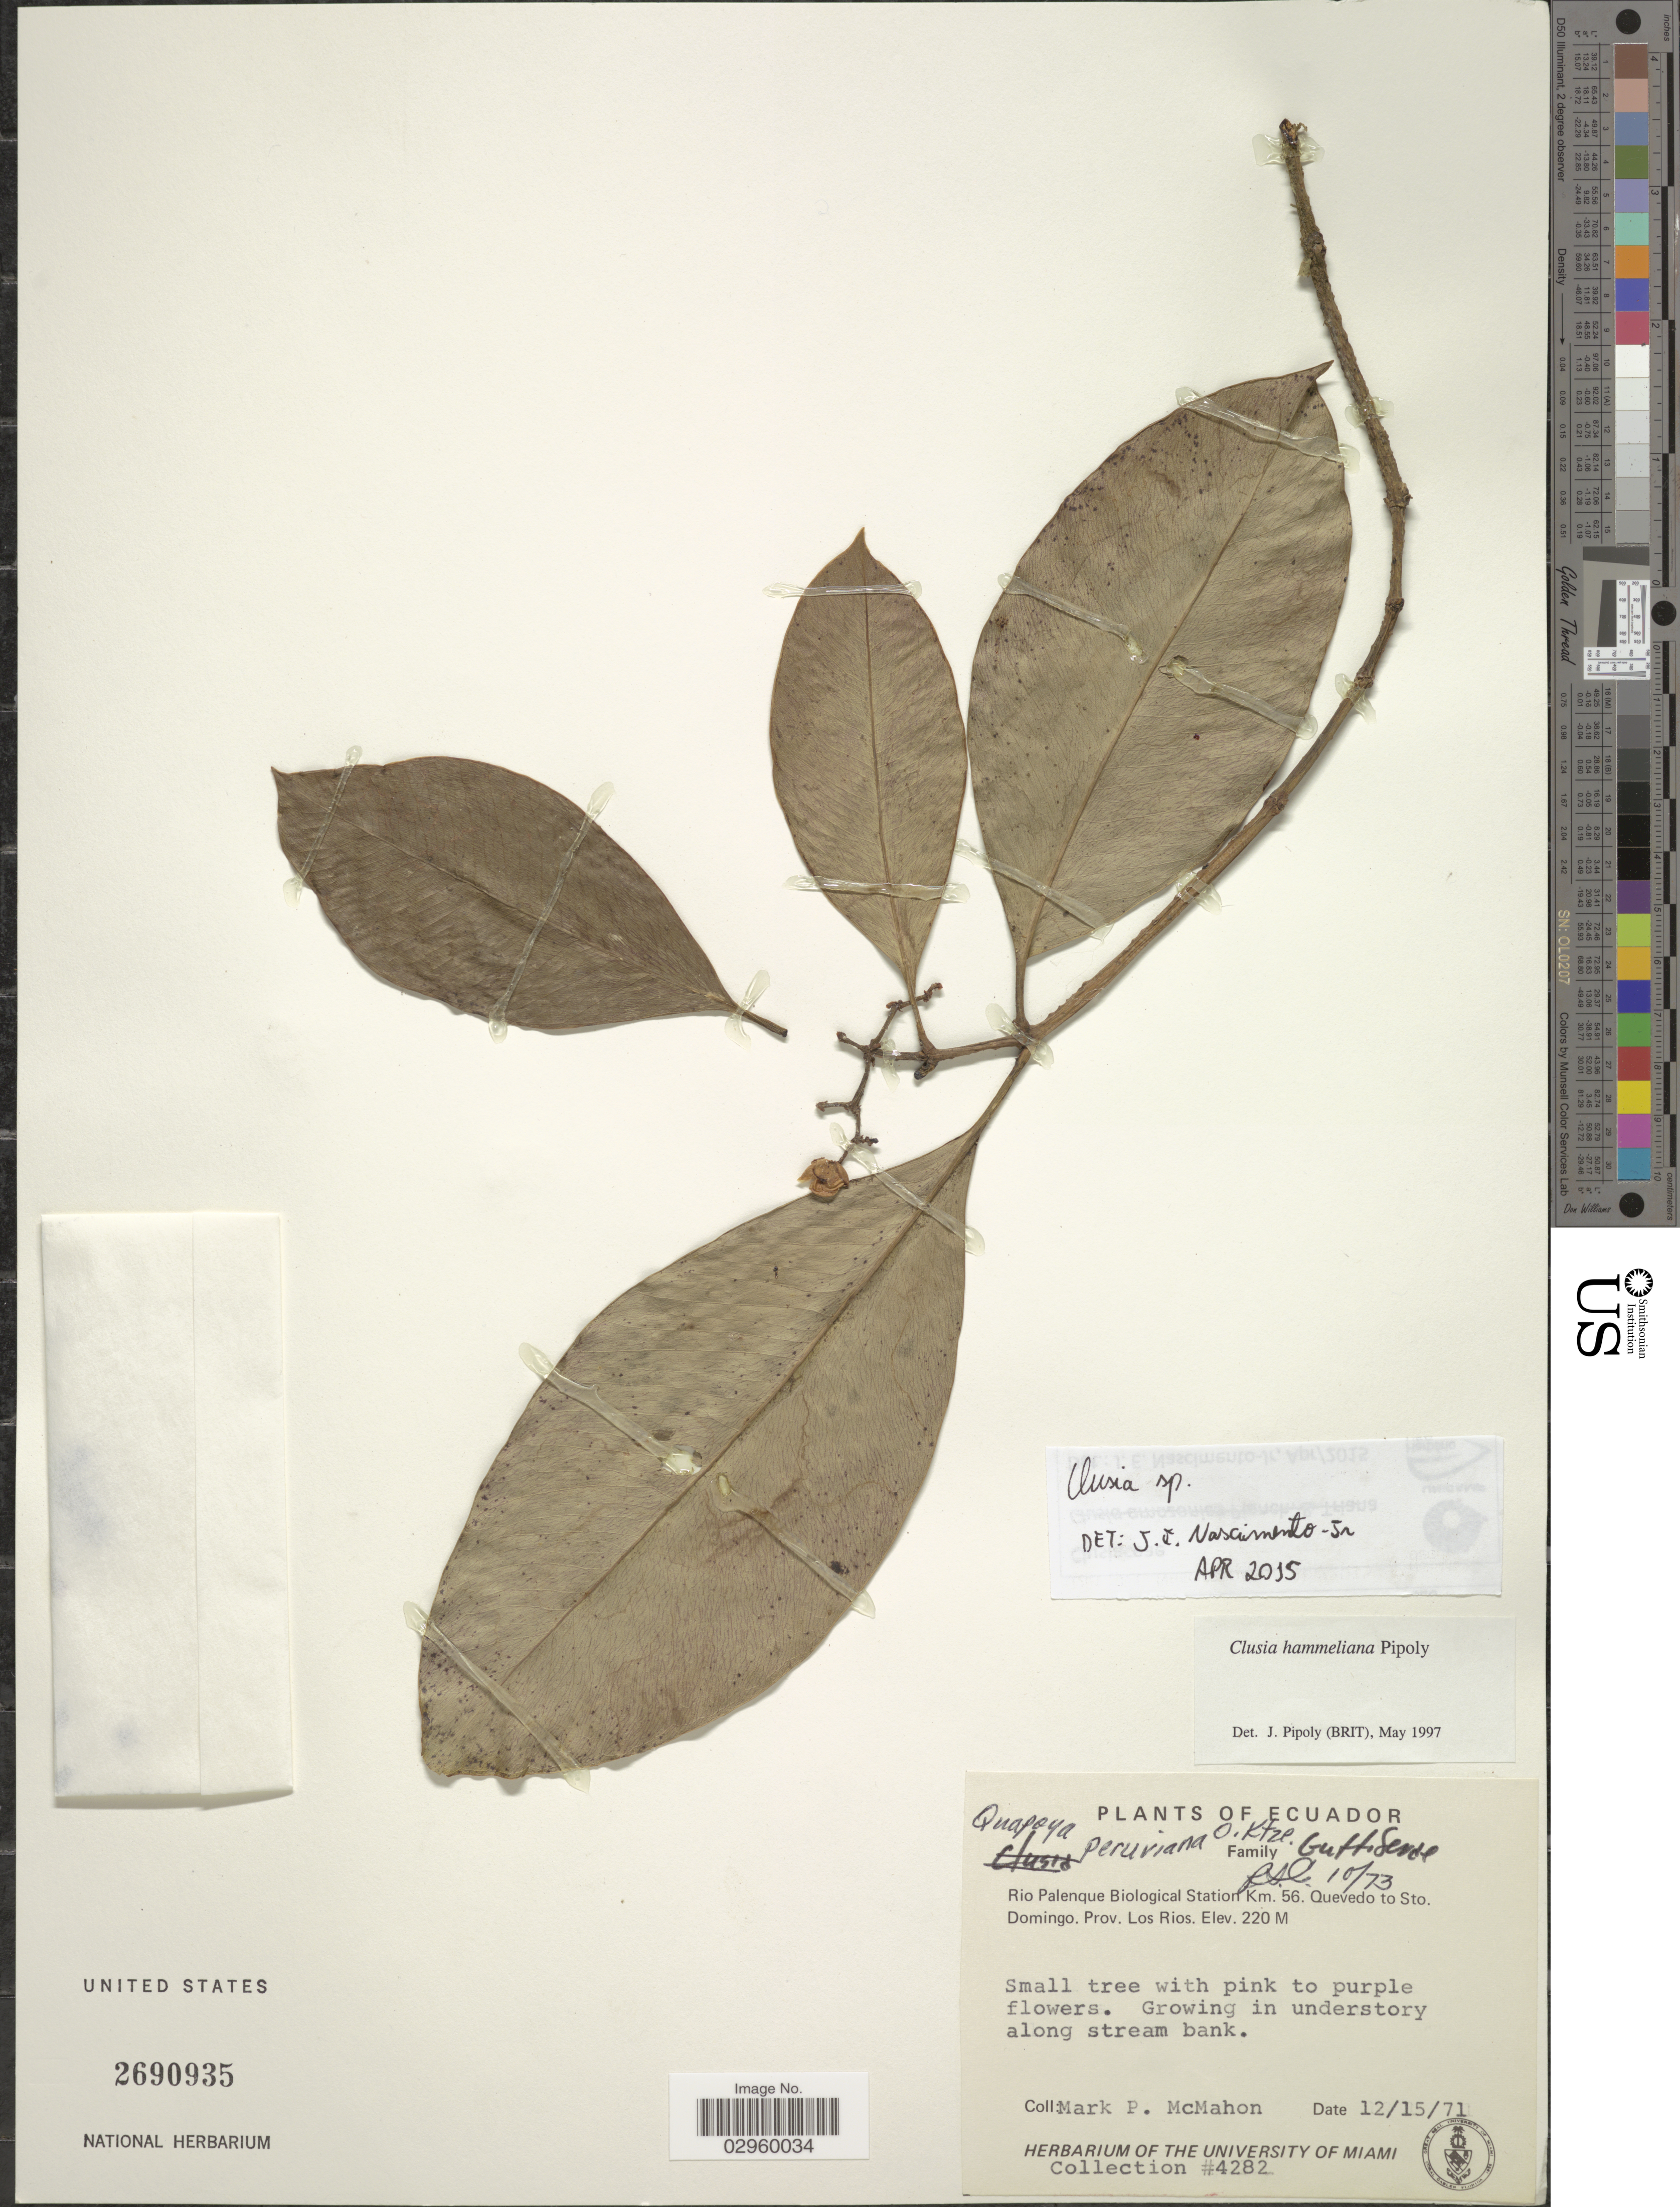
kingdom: Plantae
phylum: Tracheophyta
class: Magnoliopsida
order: Malpighiales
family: Clusiaceae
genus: Clusia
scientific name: Clusia sp.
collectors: M. McMahon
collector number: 4282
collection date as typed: Transcribed d/m/y: 15/12/71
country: Ecuador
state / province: Los Ríos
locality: Rio Palenque Biological Station Km. 56, Quevedo to Sto. Domingo, Prov. Los Rios.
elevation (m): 220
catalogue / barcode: US 2690935